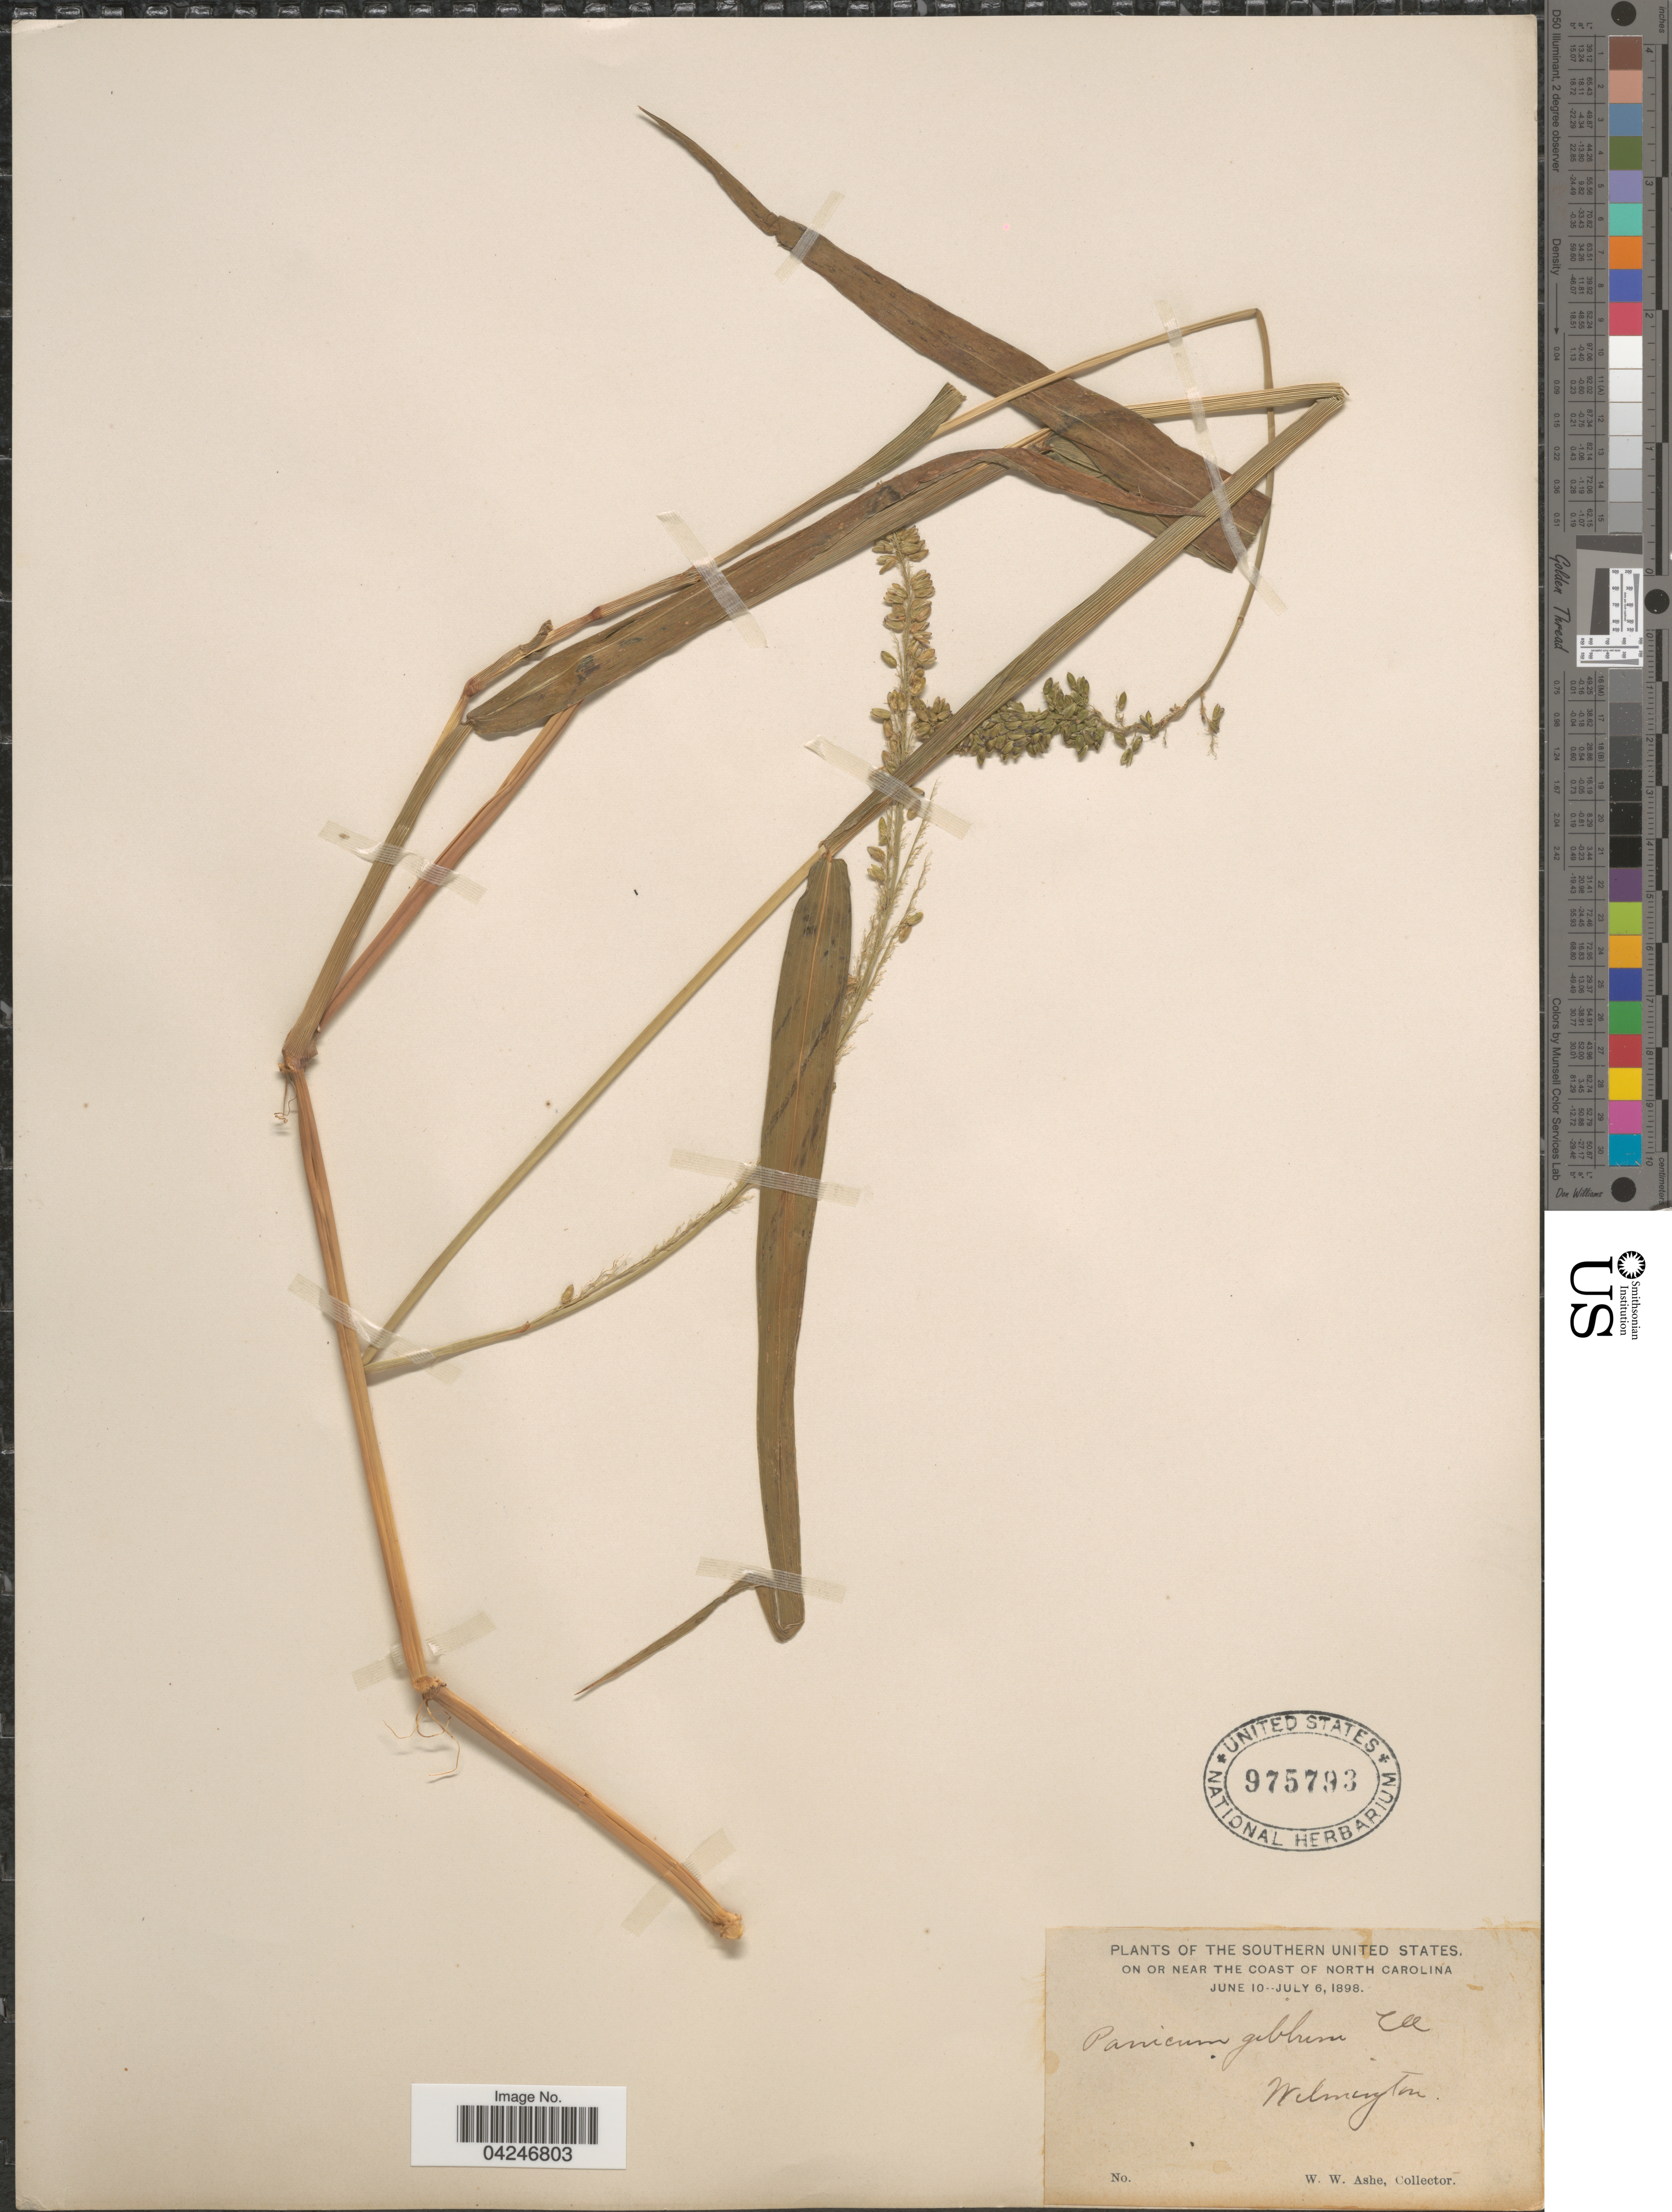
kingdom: Plantae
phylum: Tracheophyta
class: Liliopsida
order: Poales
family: Poaceae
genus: Sacciolepis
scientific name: Sacciolepis striata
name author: (L.) Nash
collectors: W. W. Ashe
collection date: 1898-06-10/1898-07-06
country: United States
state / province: North Carolina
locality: The Southern United States. On Or Near The Coast Of North Carolina. Wilmington.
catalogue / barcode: US 975793